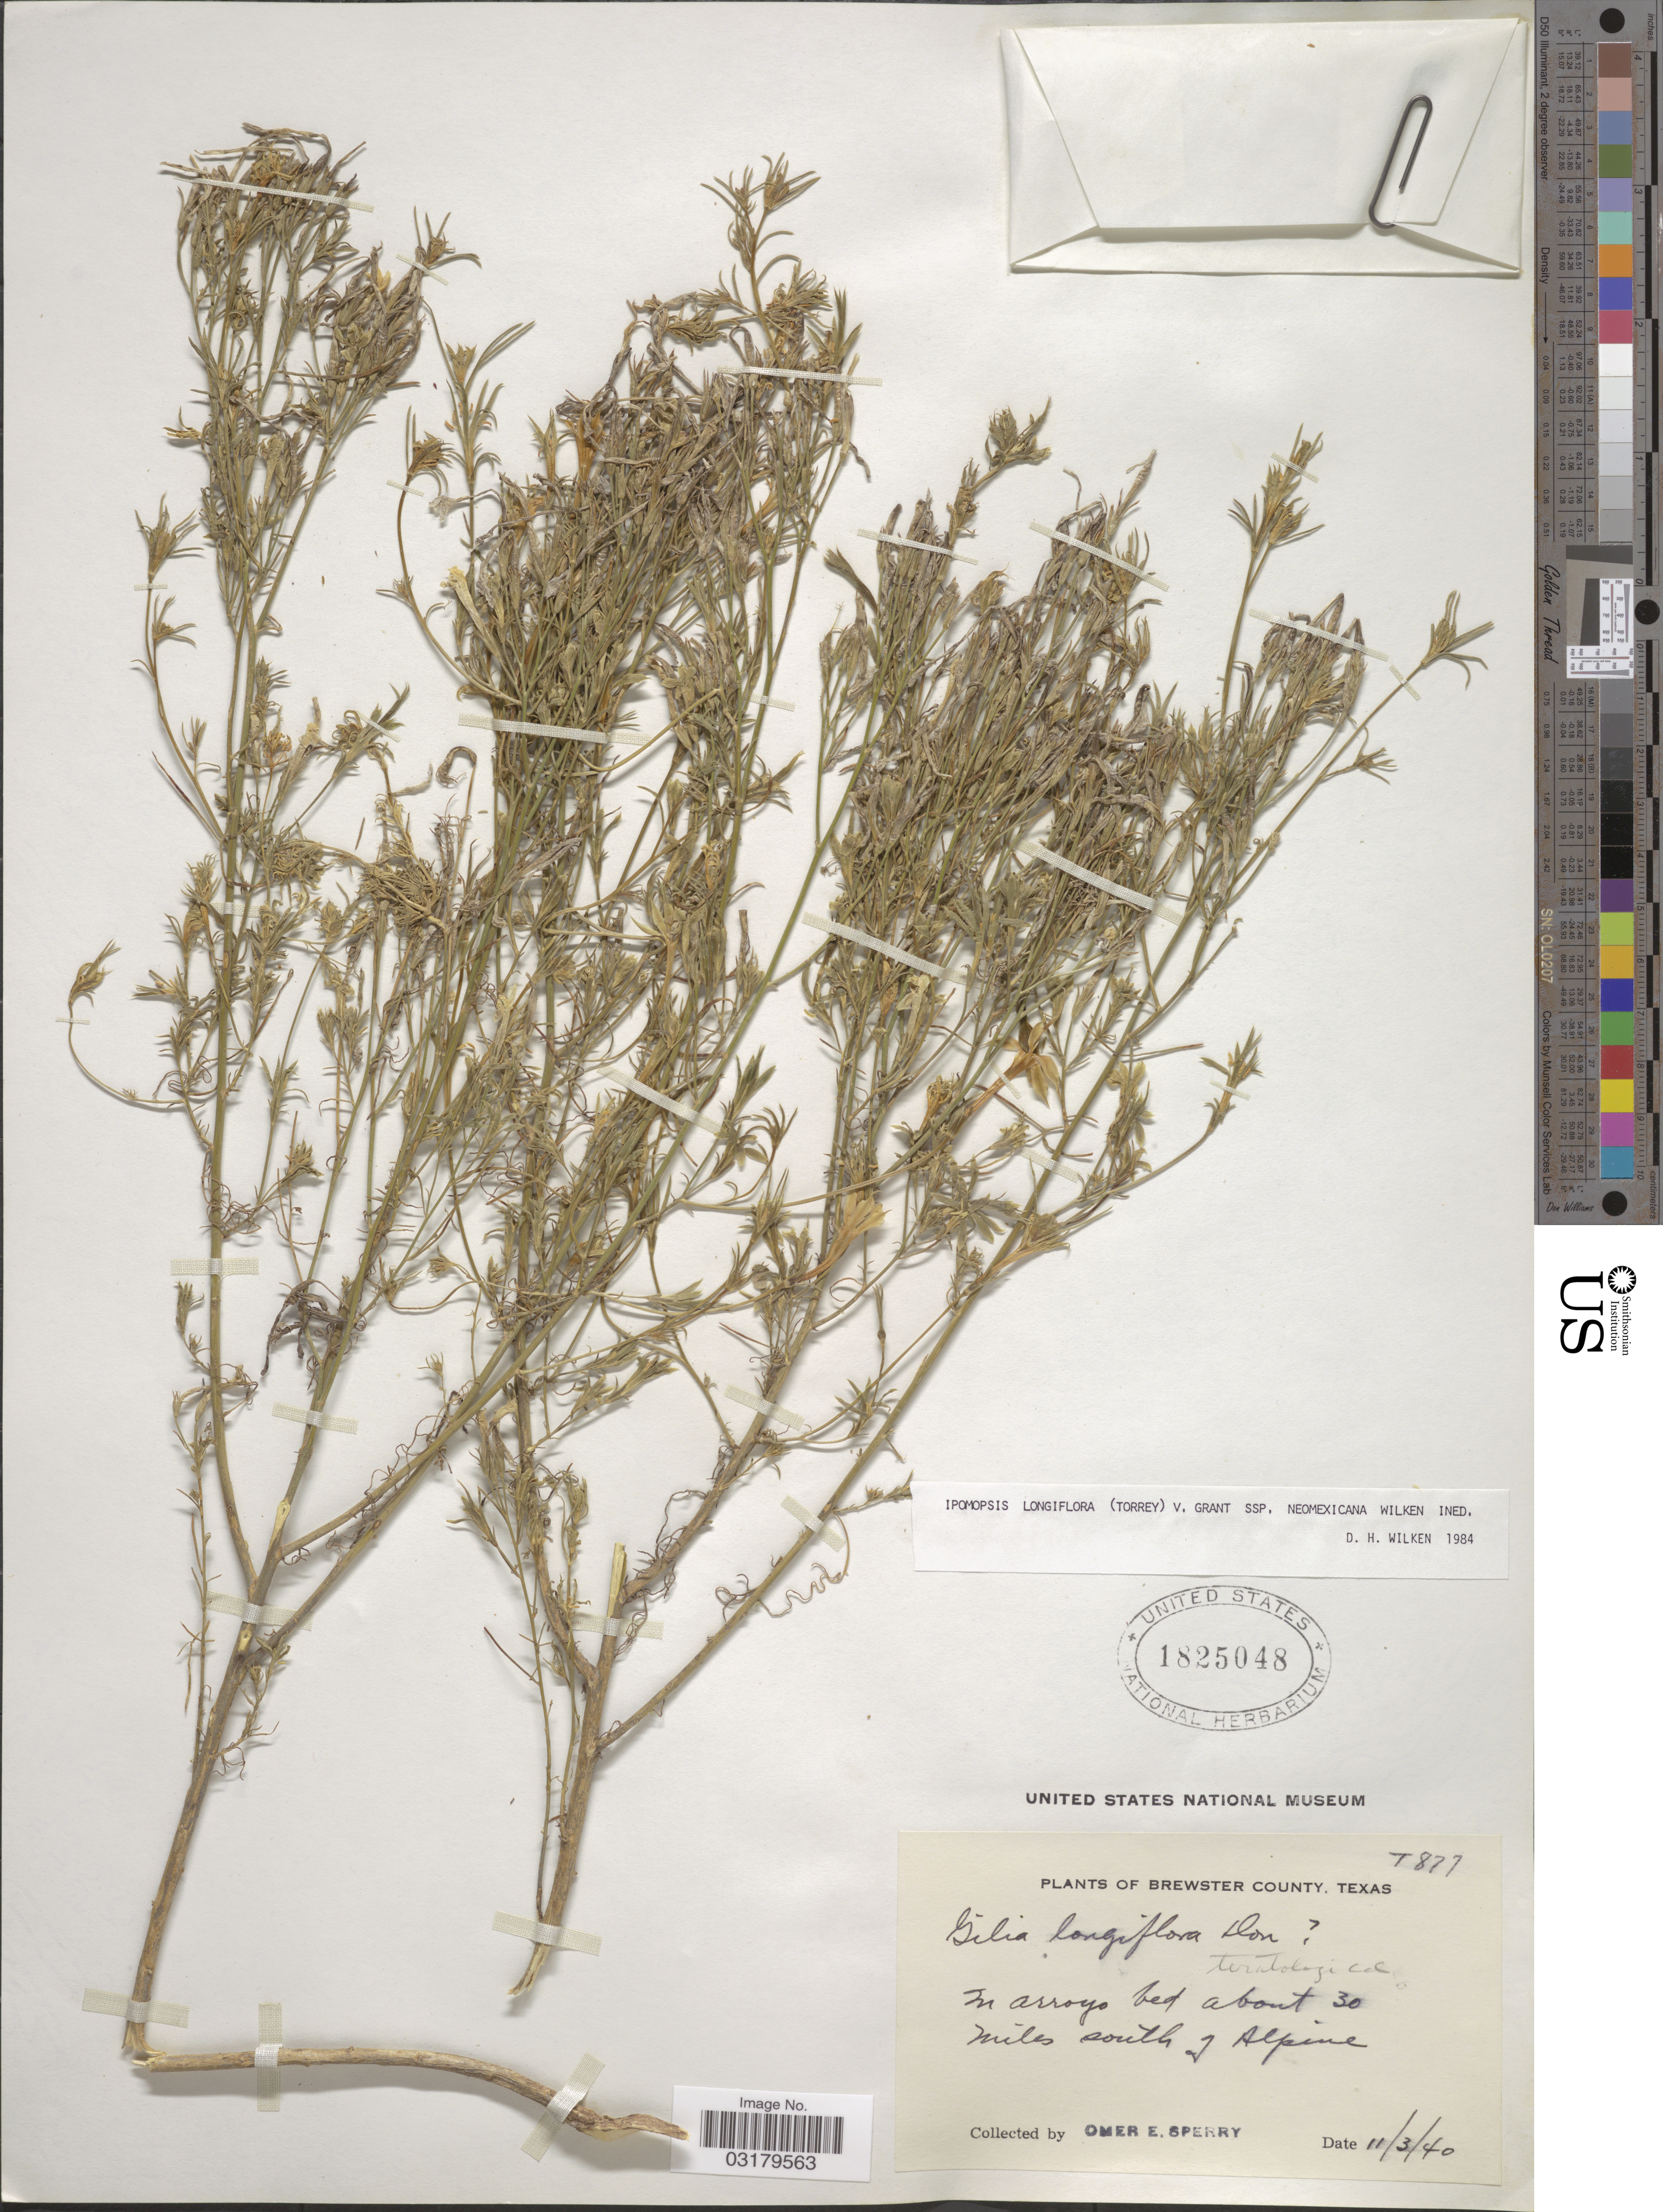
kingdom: Plantae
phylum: Tracheophyta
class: Magnoliopsida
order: Ericales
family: Polemoniaceae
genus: Ipomopsis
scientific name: Ipomopsis longiflora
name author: (Torr.) V.E. Grant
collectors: O. E. Sperry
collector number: T877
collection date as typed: Transcribed d/m/y: 3/11/40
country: United States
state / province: Texas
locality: Brewster County. In arroyo bed about 30 miles south of Alpine.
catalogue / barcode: US 1825048